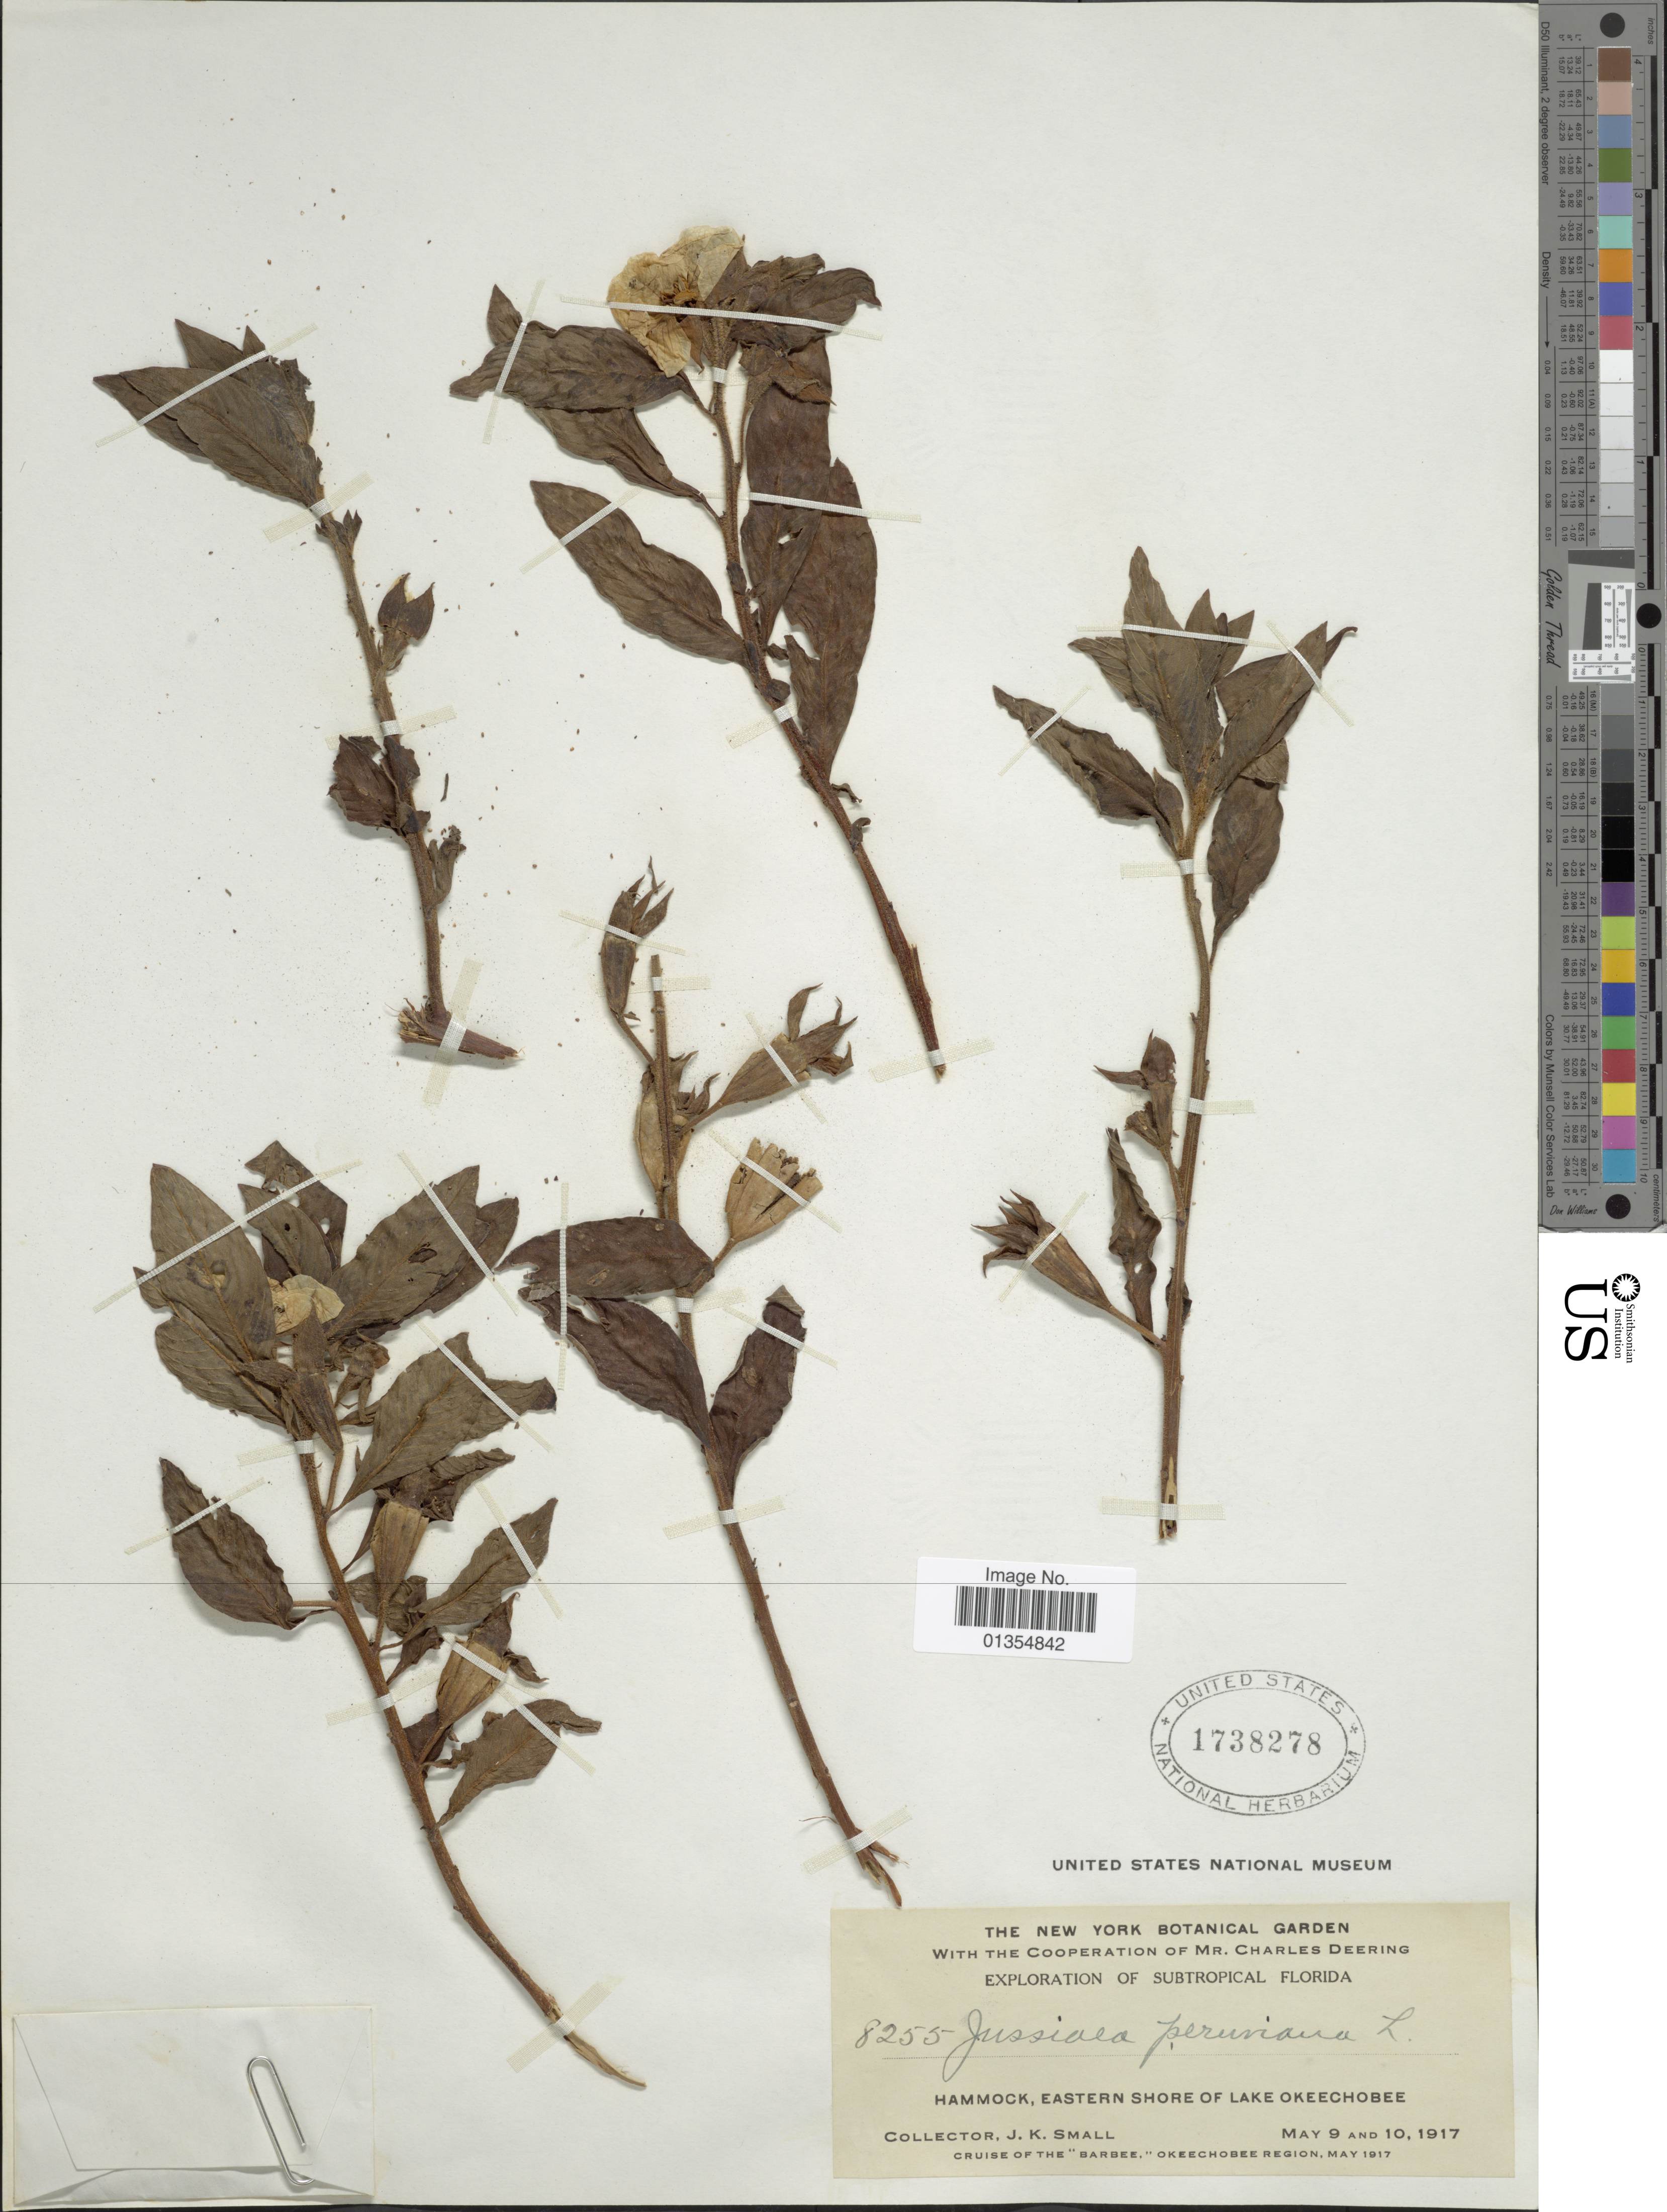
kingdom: Plantae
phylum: Tracheophyta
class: Magnoliopsida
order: Myrtales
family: Onagraceae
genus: Ludwigia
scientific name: Ludwigia peruviana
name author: (L.) H. Hara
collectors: J. K. Small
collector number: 8255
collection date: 1917-05-09/1917-05-10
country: United States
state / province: Florida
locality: Hammock, eastern Shore of Lake Okeechobee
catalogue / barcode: US 1738278